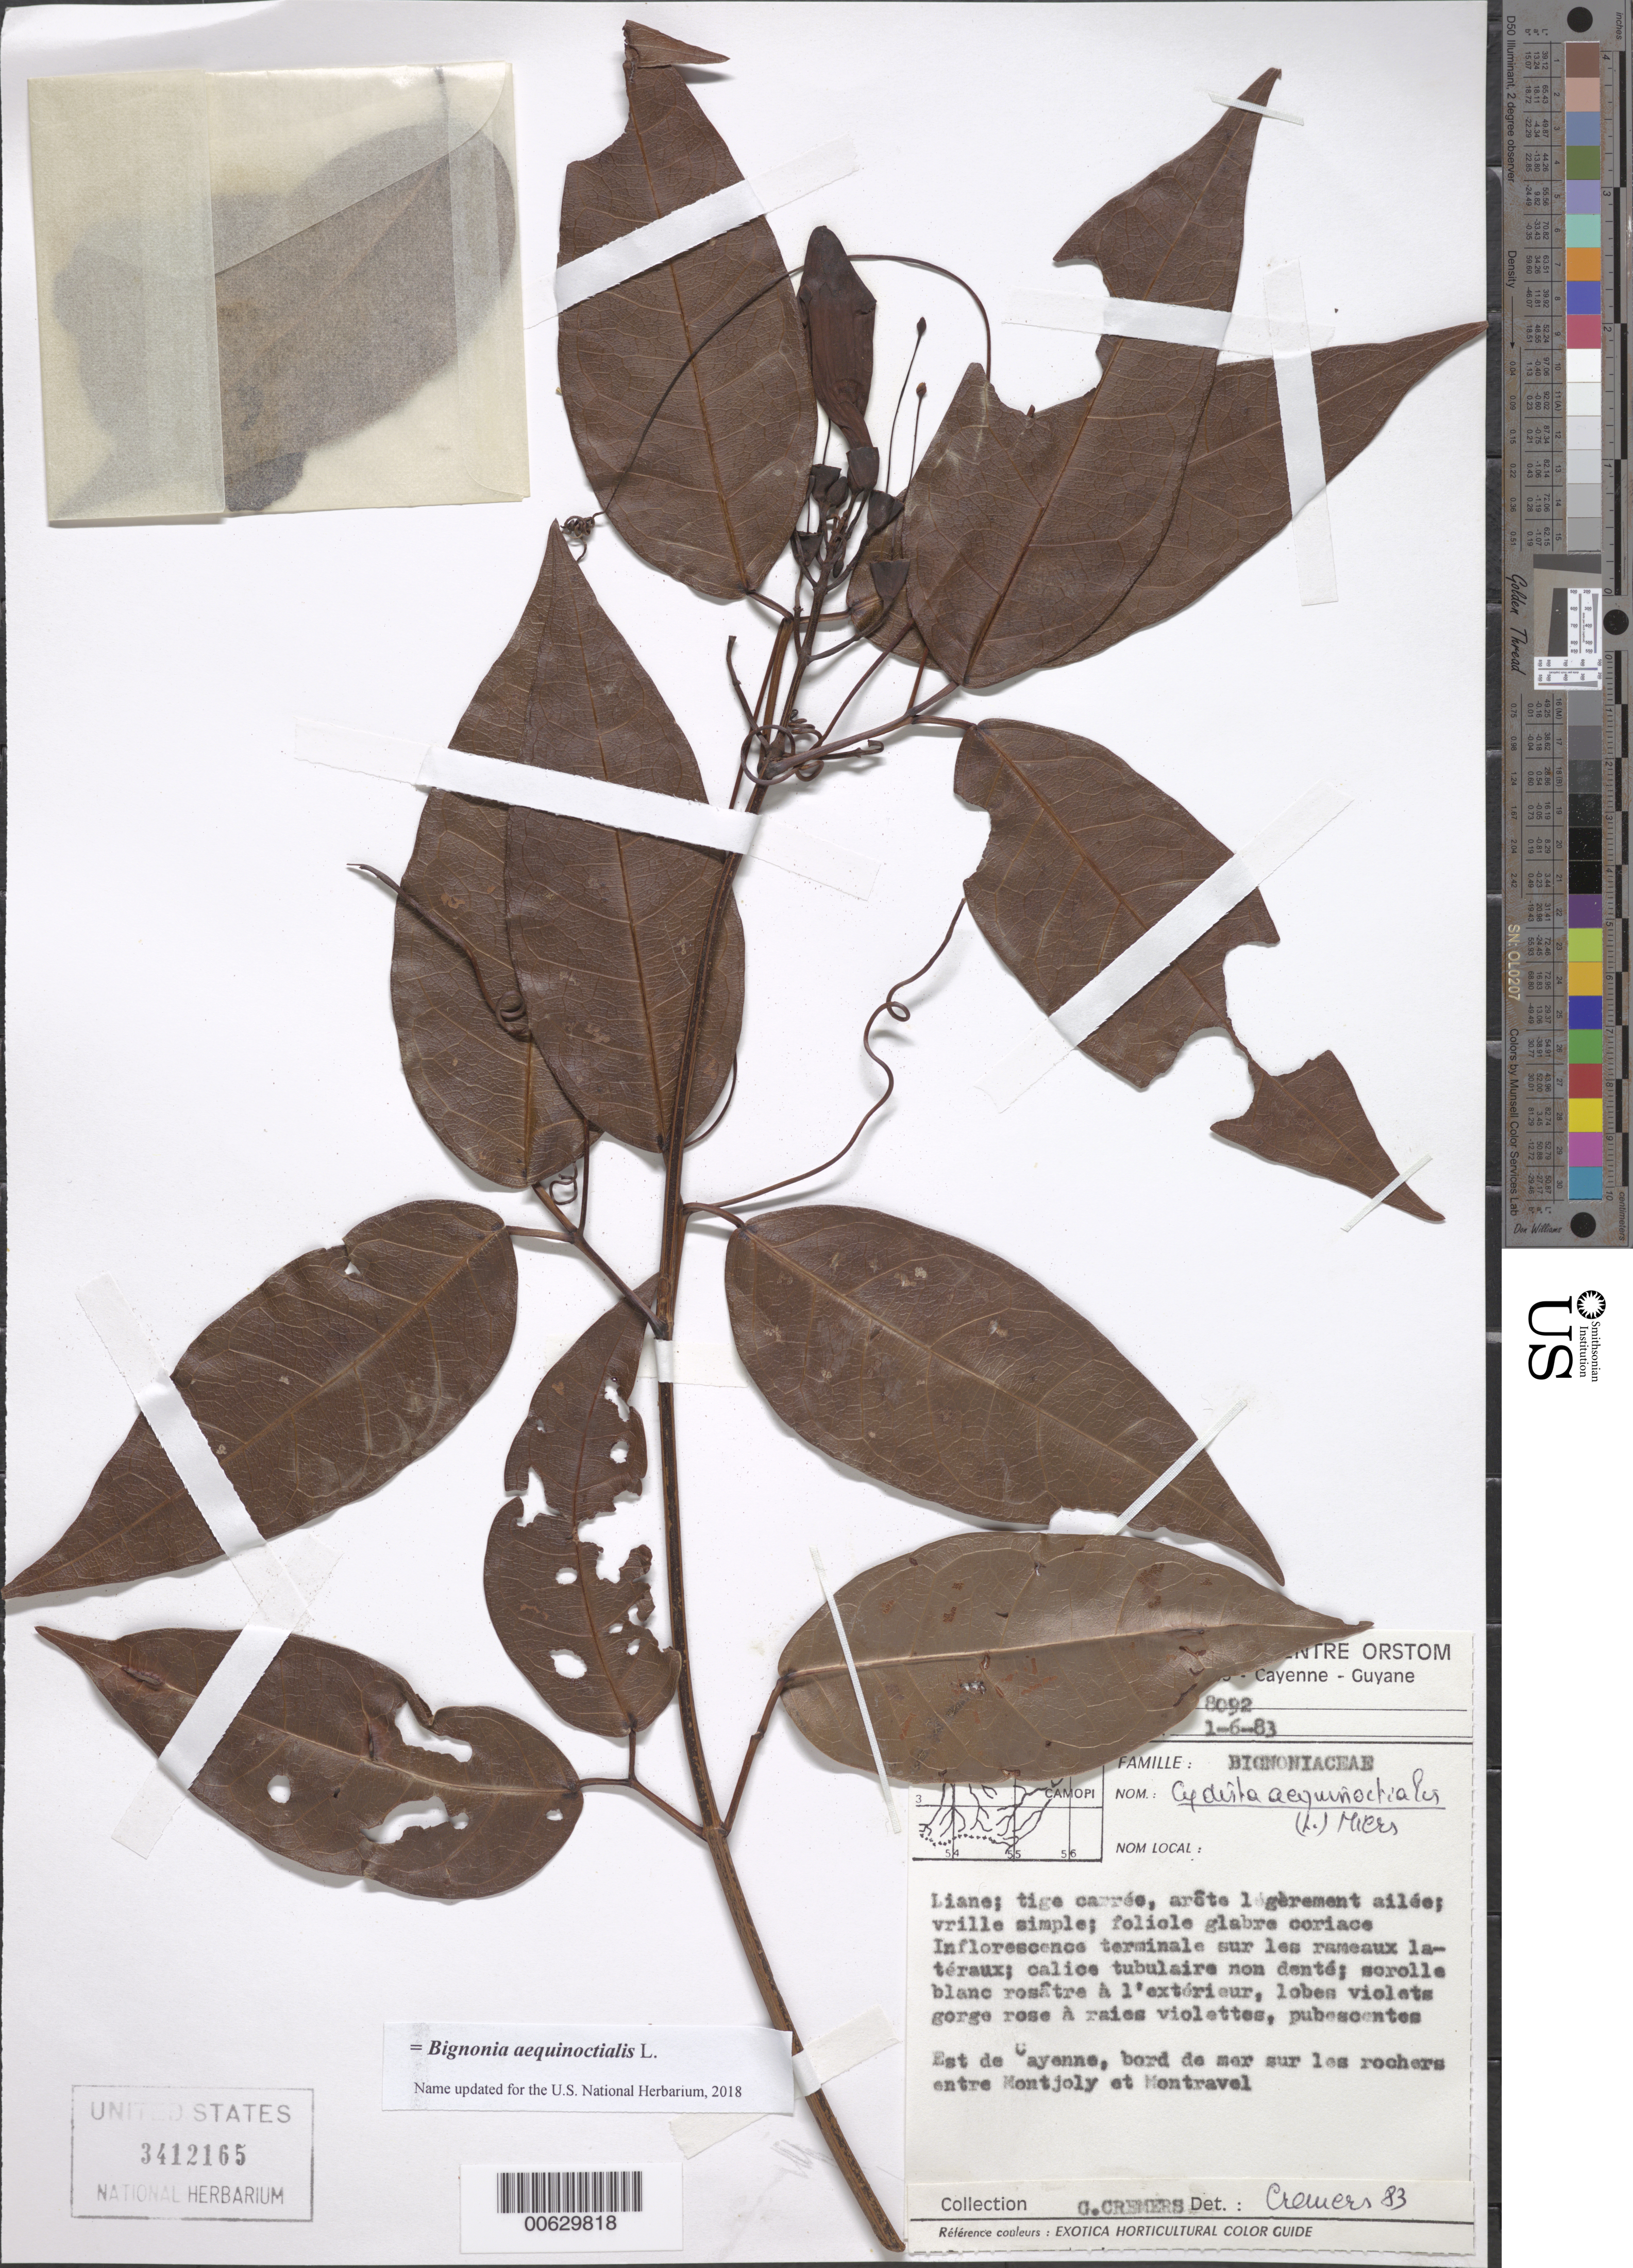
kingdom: Plantae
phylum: Tracheophyta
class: Magnoliopsida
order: Lamiales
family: Bignoniaceae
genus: Bignonia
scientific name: Bignonia aequinoctialis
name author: L.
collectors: G. Cremers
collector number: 8092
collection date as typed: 1-Jun-83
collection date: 1983-06-01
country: French Guiana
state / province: Cayenne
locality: Cayenne, east of, betw. Montjoly and Montravel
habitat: Bord de mer sur les rochers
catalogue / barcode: US 3412165